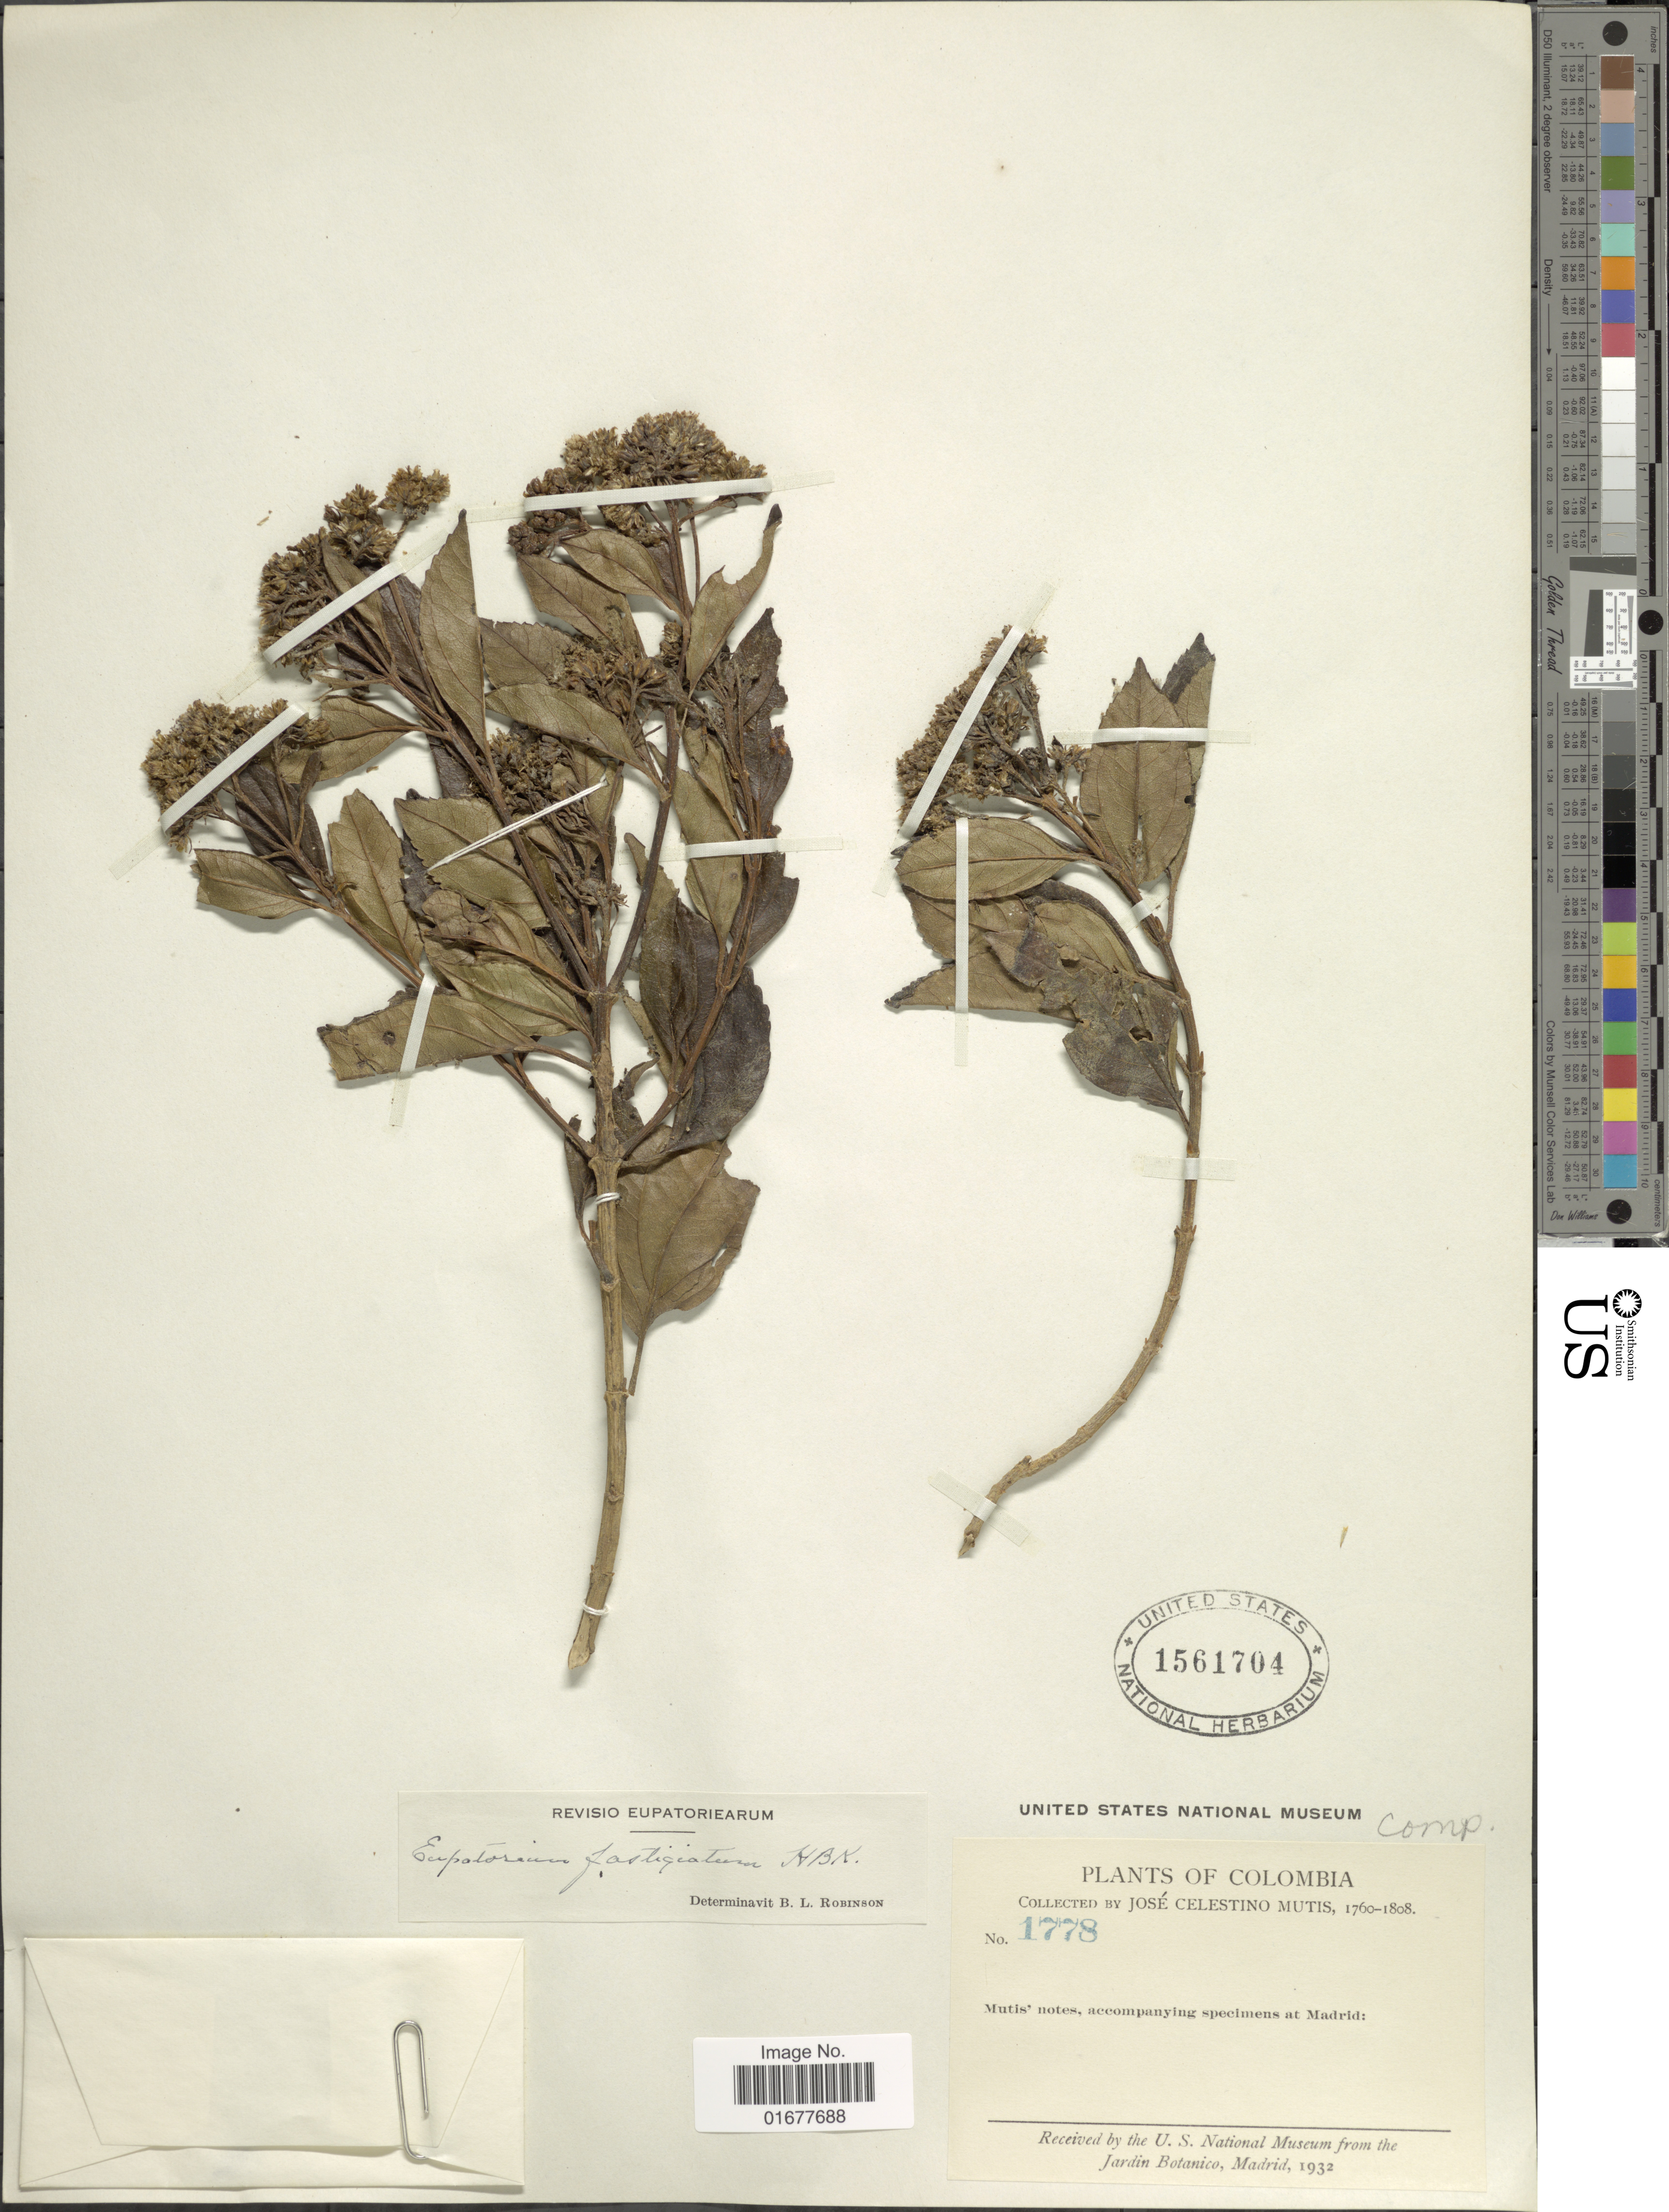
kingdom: Plantae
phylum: Tracheophyta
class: Magnoliopsida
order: Asterales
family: Asteraceae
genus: Ageratina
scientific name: Ageratina tinifolia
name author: (Kunth) R.M. King & H. Rob.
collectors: J. C. B. Mutis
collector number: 1778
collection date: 1760/1808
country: Colombia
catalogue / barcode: US 1561704